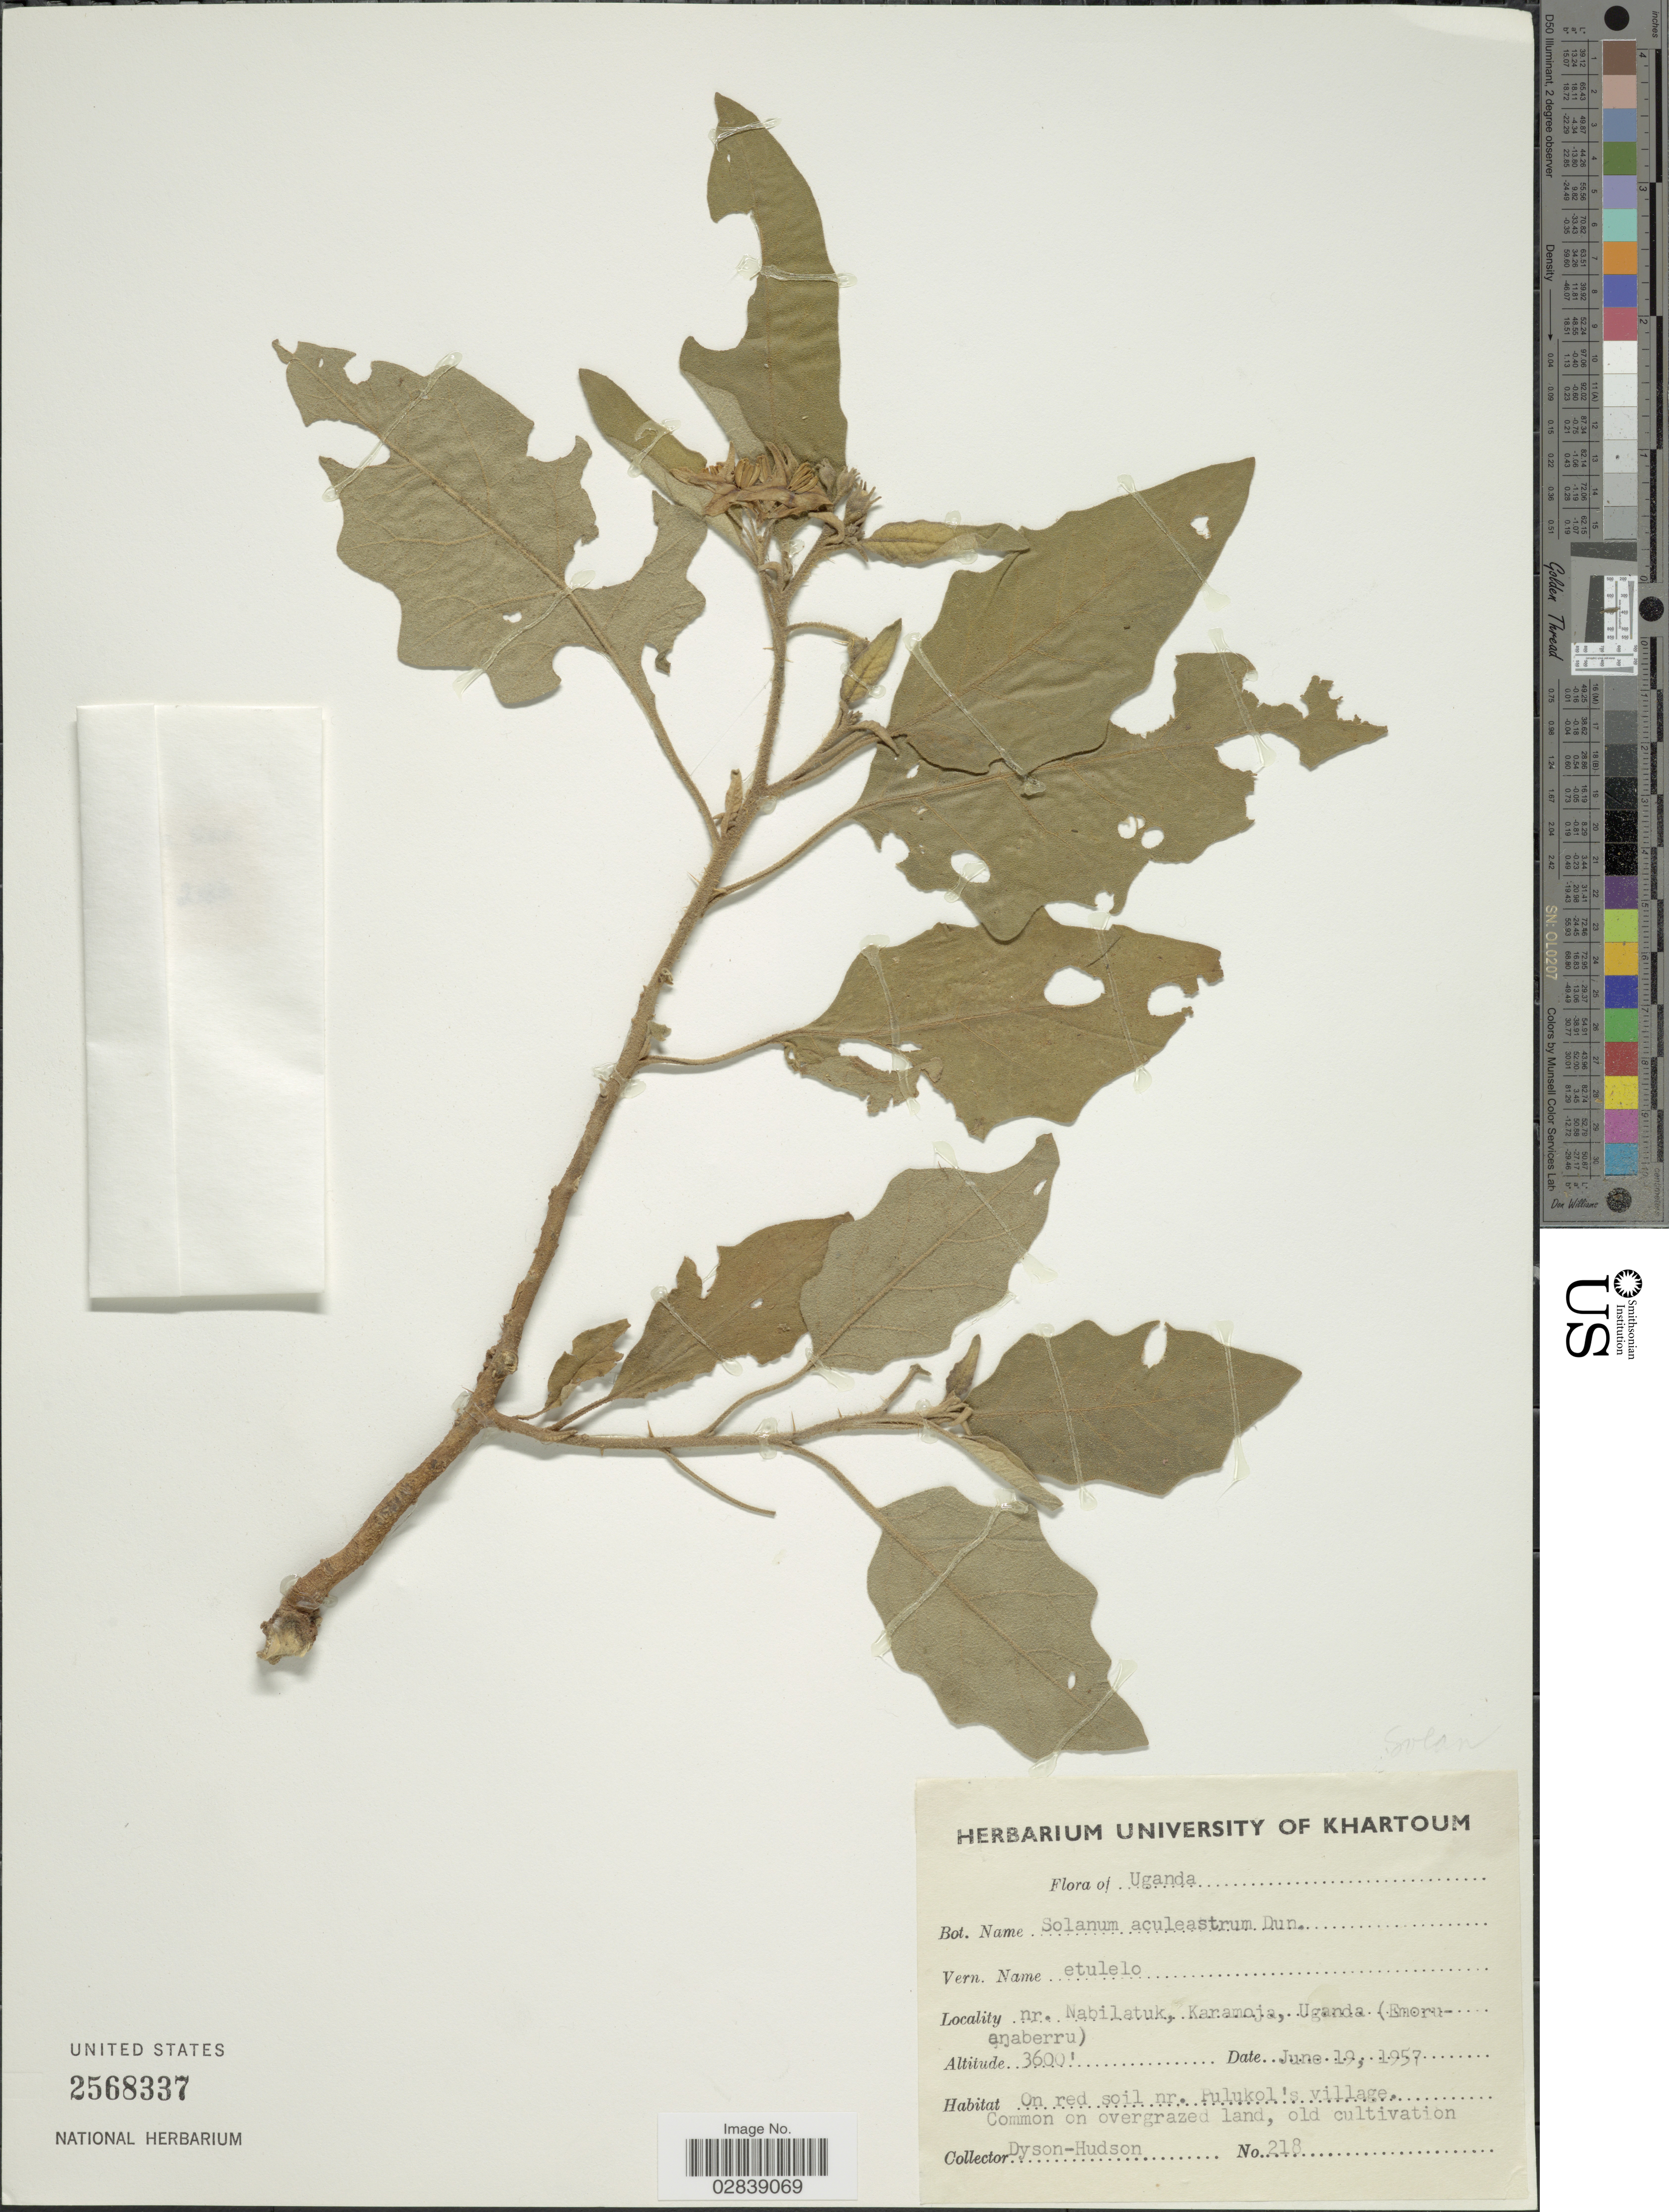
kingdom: Plantae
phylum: Tracheophyta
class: Magnoliopsida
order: Solanales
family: Solanaceae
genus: Solanum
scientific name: Solanum aculeastrum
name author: Dunal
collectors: Dyson-Hudson, --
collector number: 218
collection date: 1957-06-19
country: Uganda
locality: Nr. Nabilatuk, Karamoja, (Emoruanaberru). On red soil near Pulukol's village.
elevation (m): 1097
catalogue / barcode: US 2568337